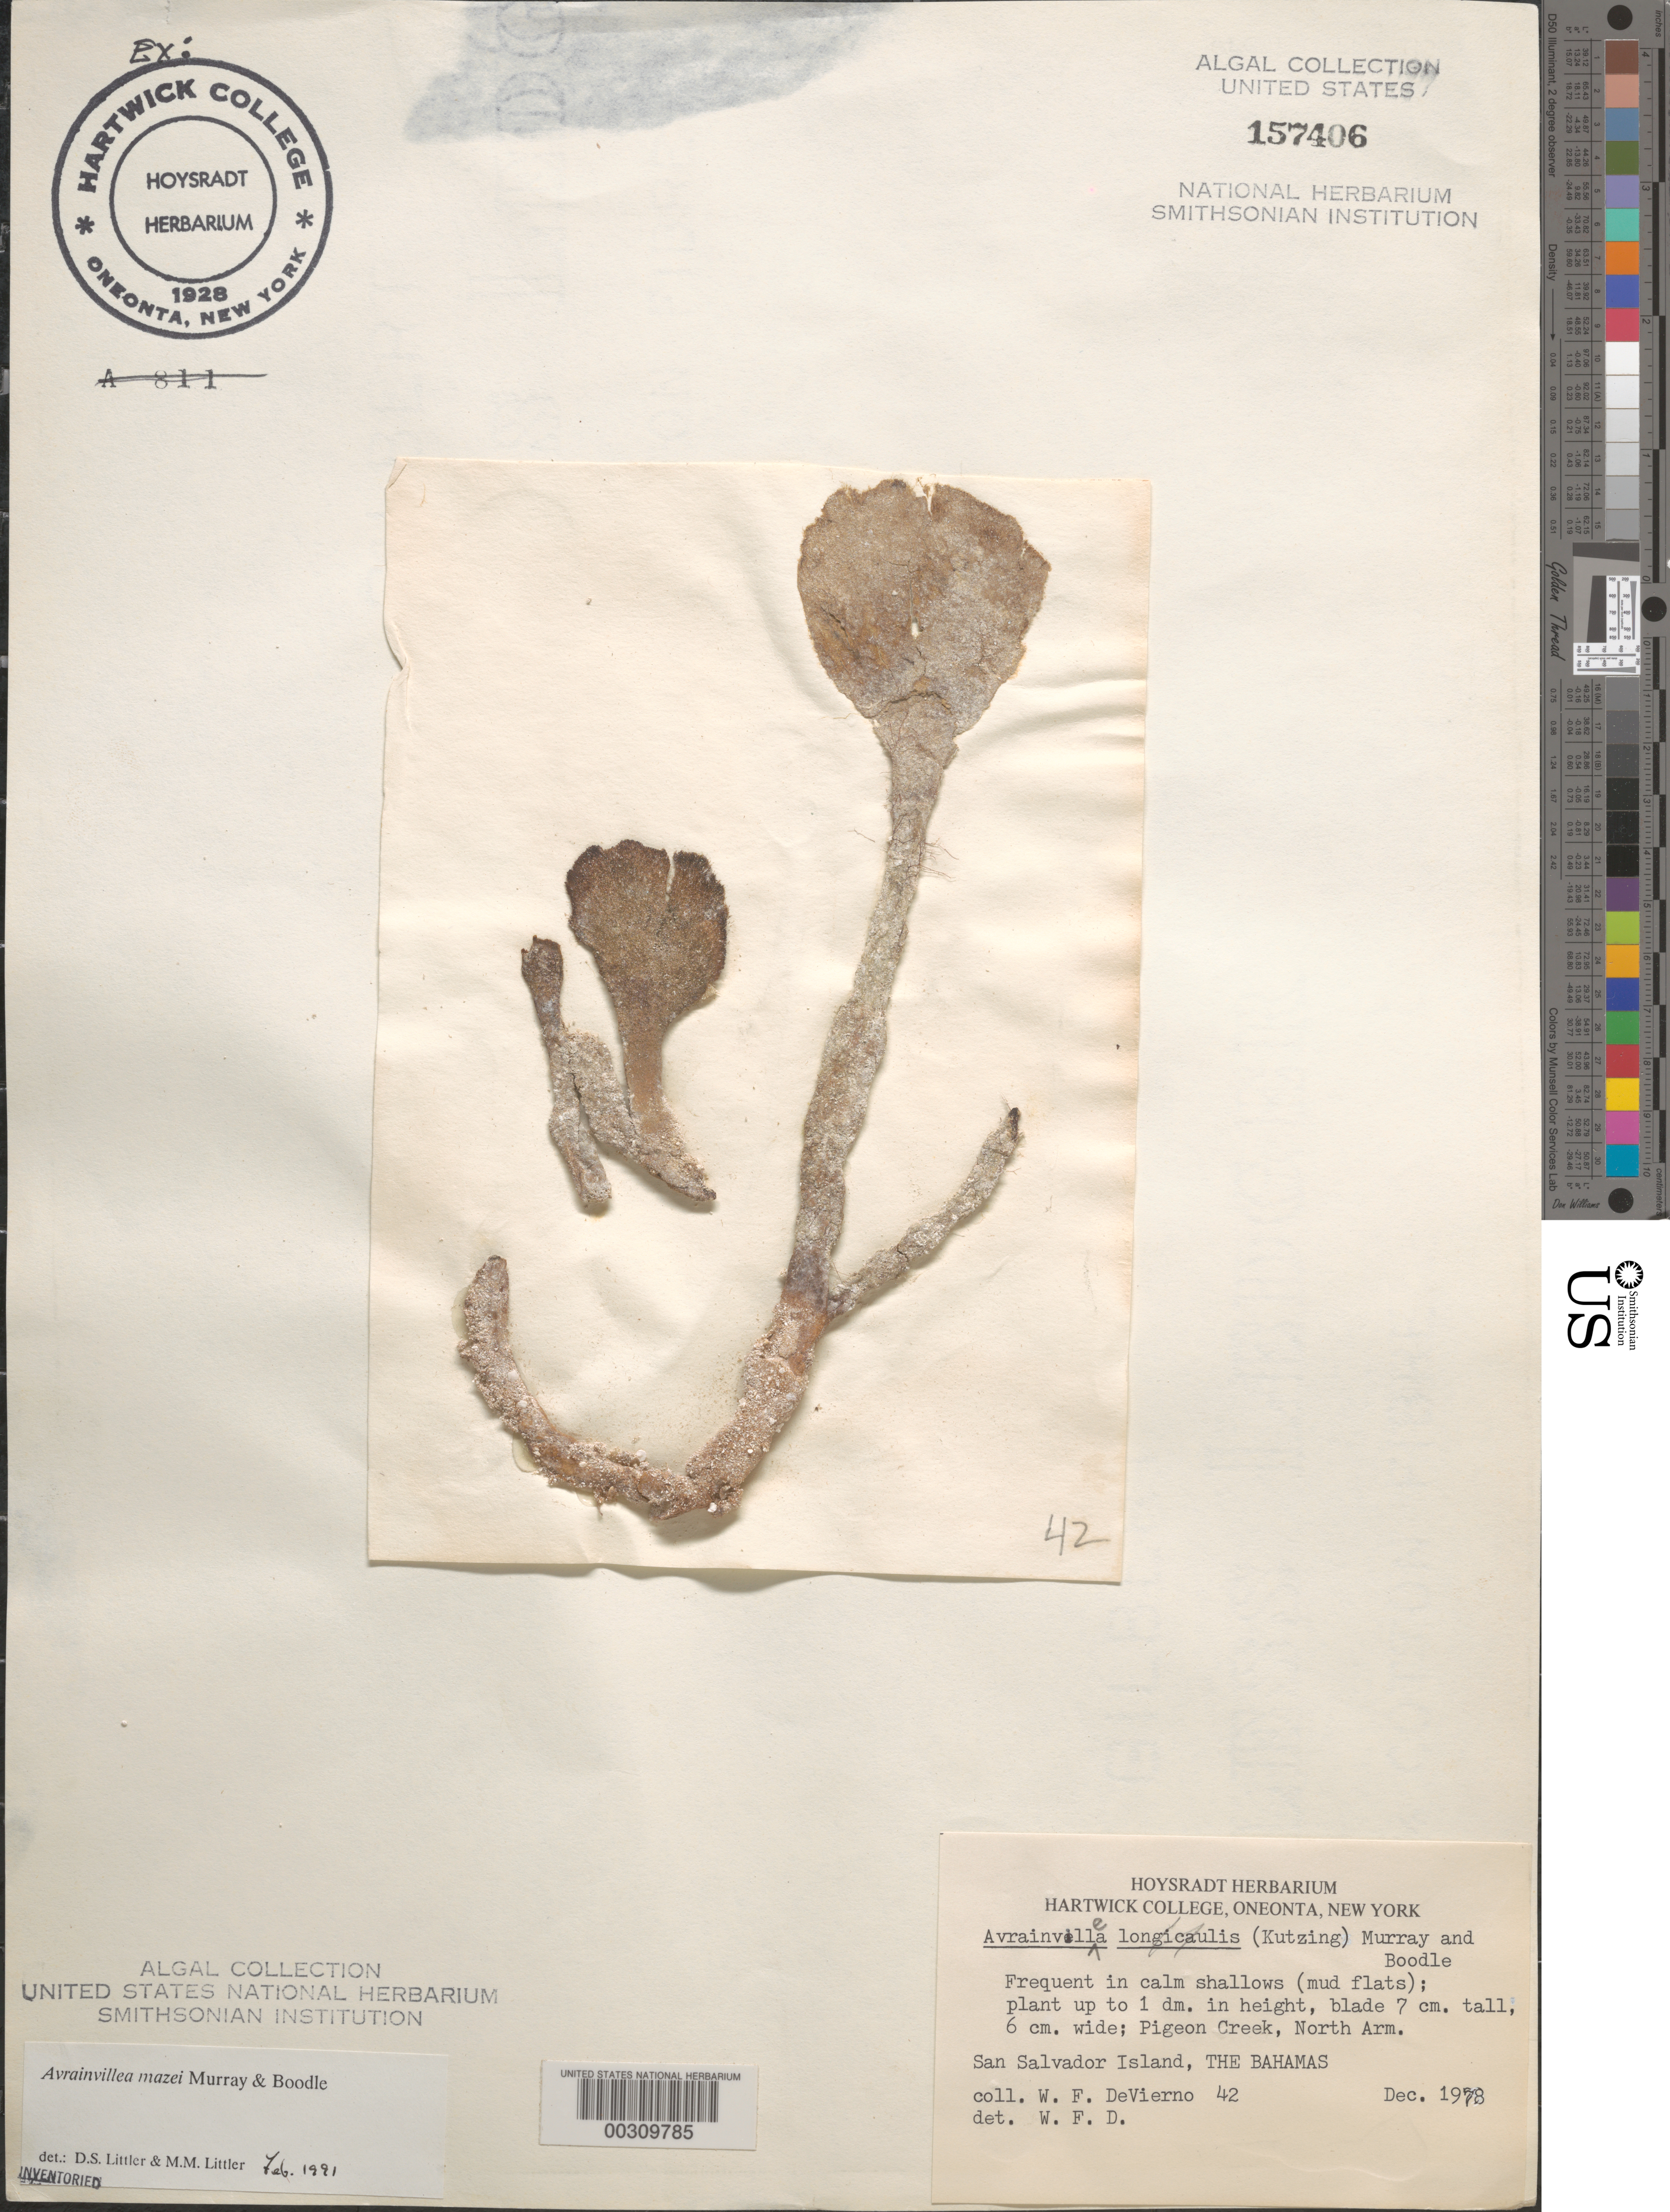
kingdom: Plantae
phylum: Chlorophyta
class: Ulvophyceae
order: Bryopsidales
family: Dichotomosiphonaceae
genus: Avrainvillea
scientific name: Avrainvillea mazei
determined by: Littler, D. S.; Littler, M. M.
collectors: W. Devierno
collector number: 42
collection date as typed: Dec 1978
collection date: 1978-12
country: Bahamas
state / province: San Salvador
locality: Pigeon creek, north arm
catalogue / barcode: US 157406